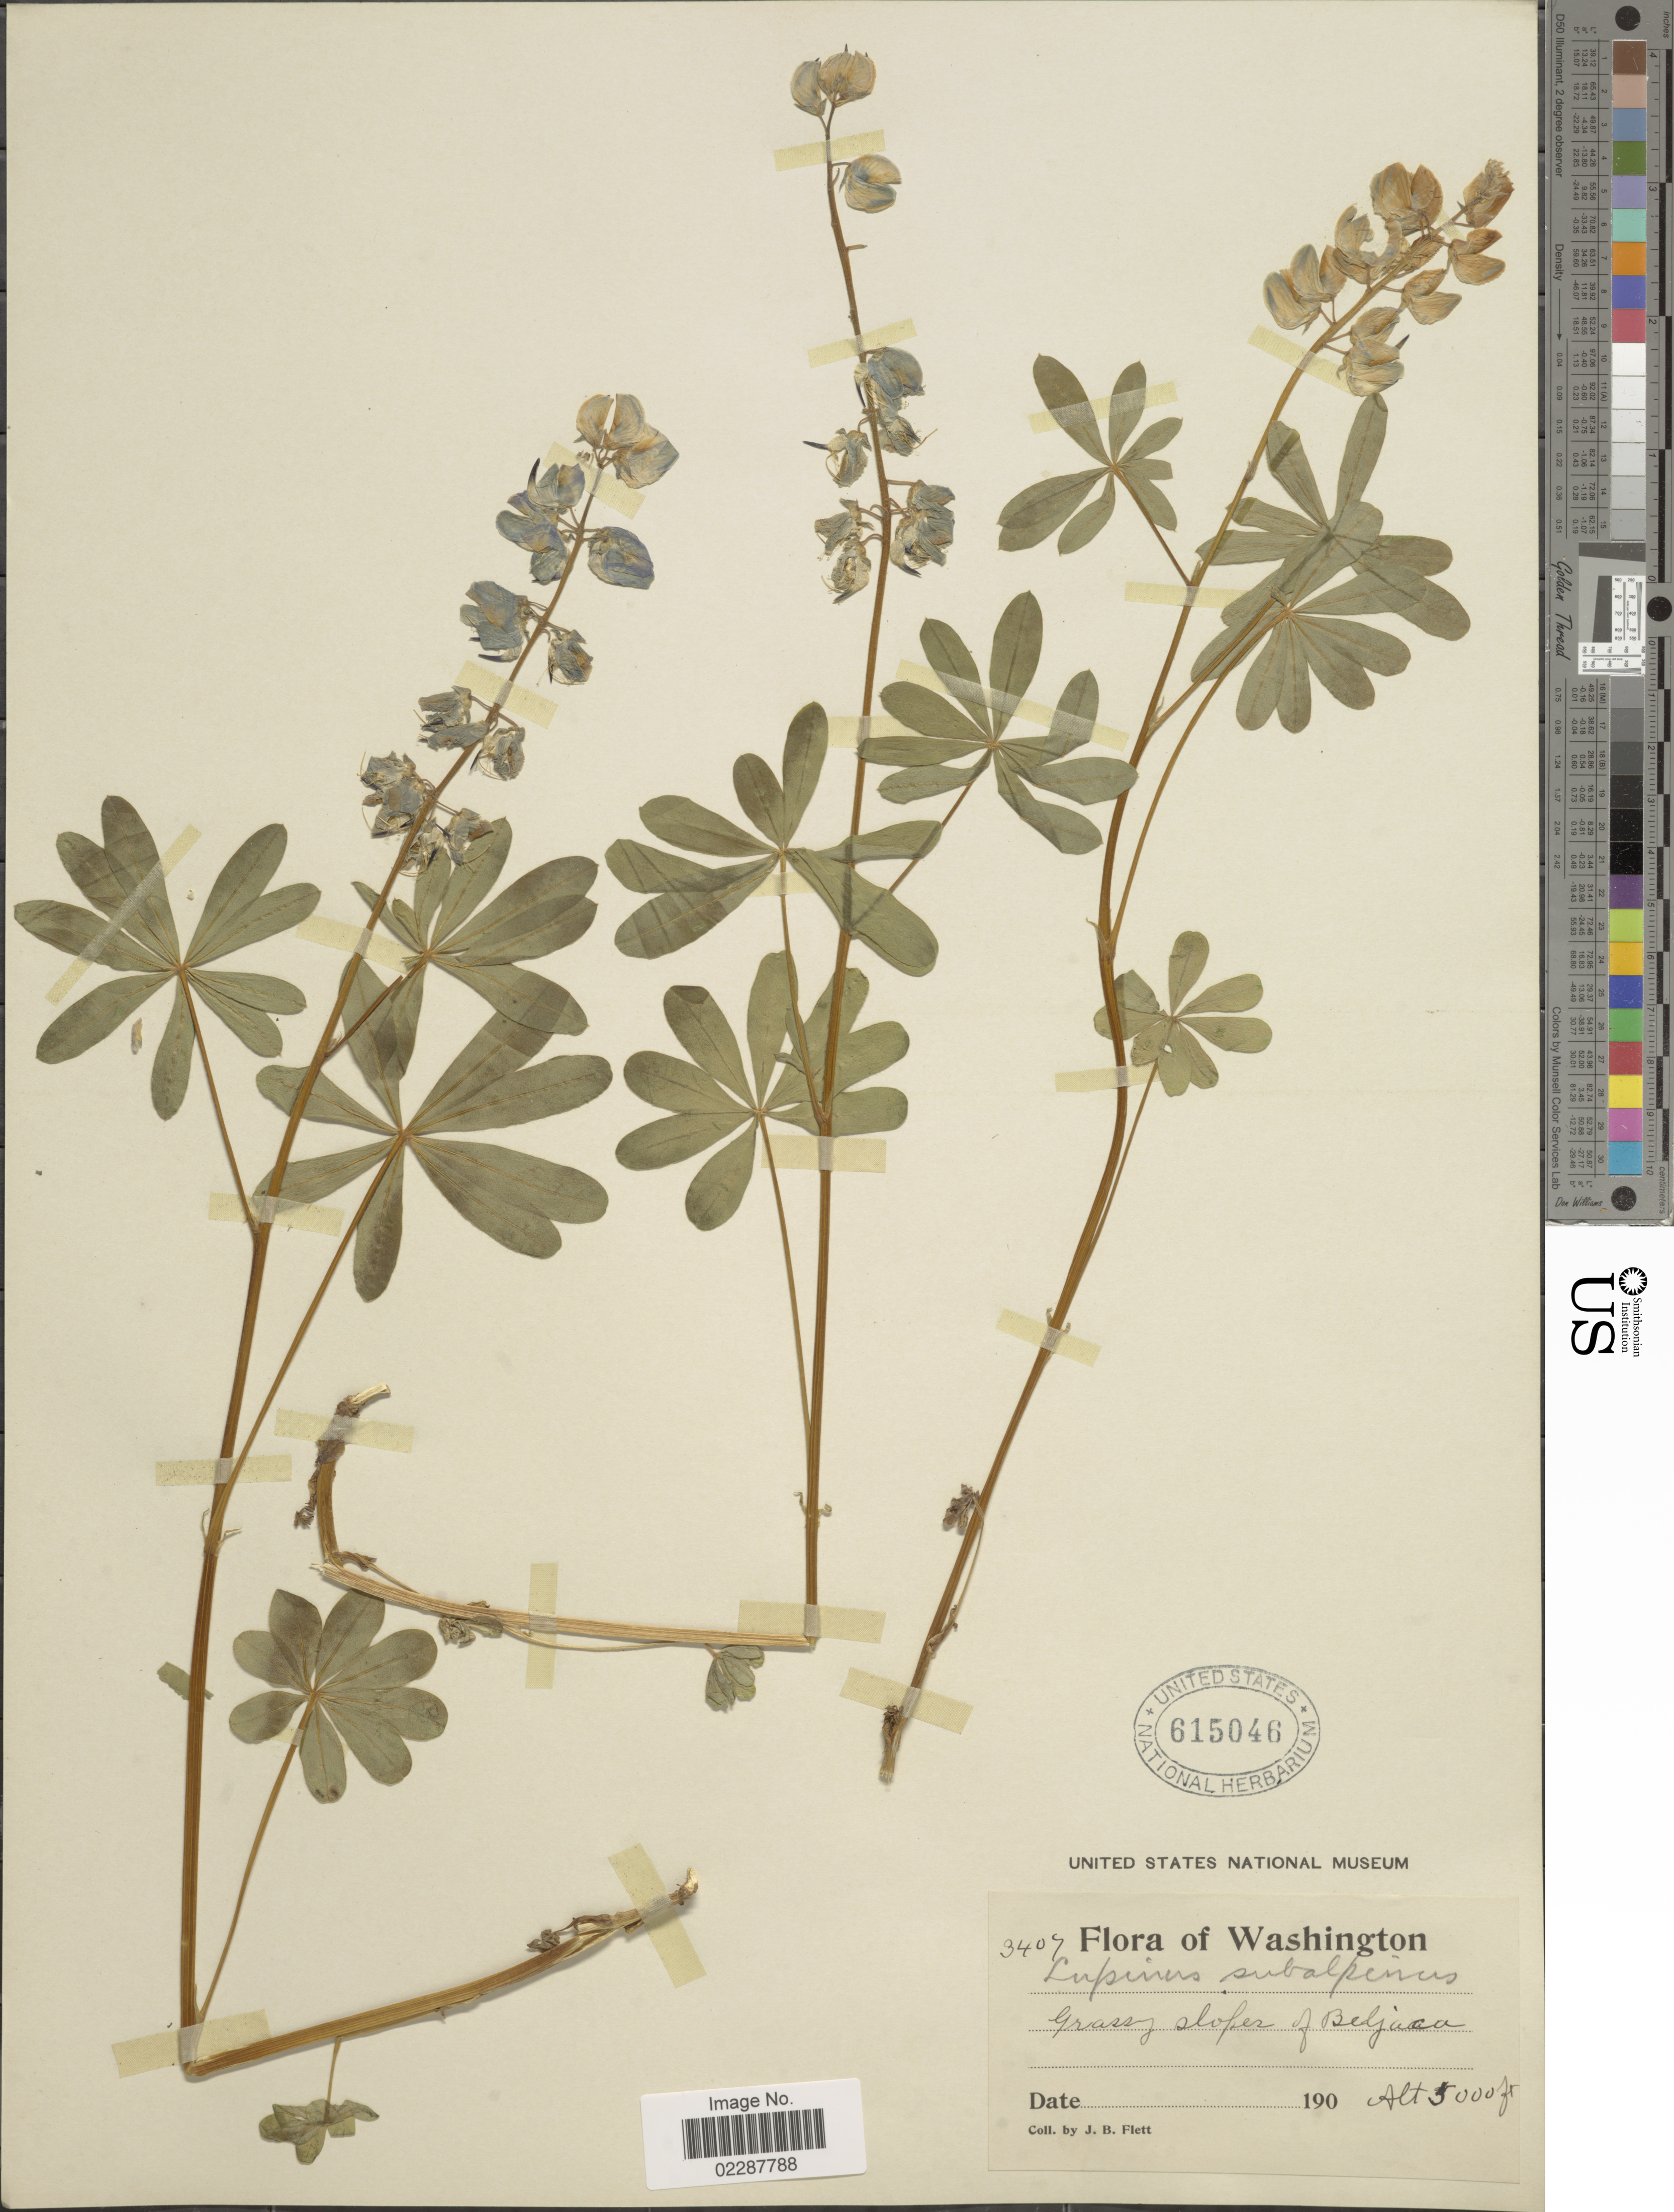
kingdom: Plantae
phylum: Tracheophyta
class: Magnoliopsida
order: Fabales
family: Fabaceae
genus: Lupinus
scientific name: Lupinus subalpinus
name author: Piper & B.L. Rob.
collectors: J. Flett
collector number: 2407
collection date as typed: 190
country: United States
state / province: Washington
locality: Grassy slope of Beljaca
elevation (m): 1524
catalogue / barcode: US 615046